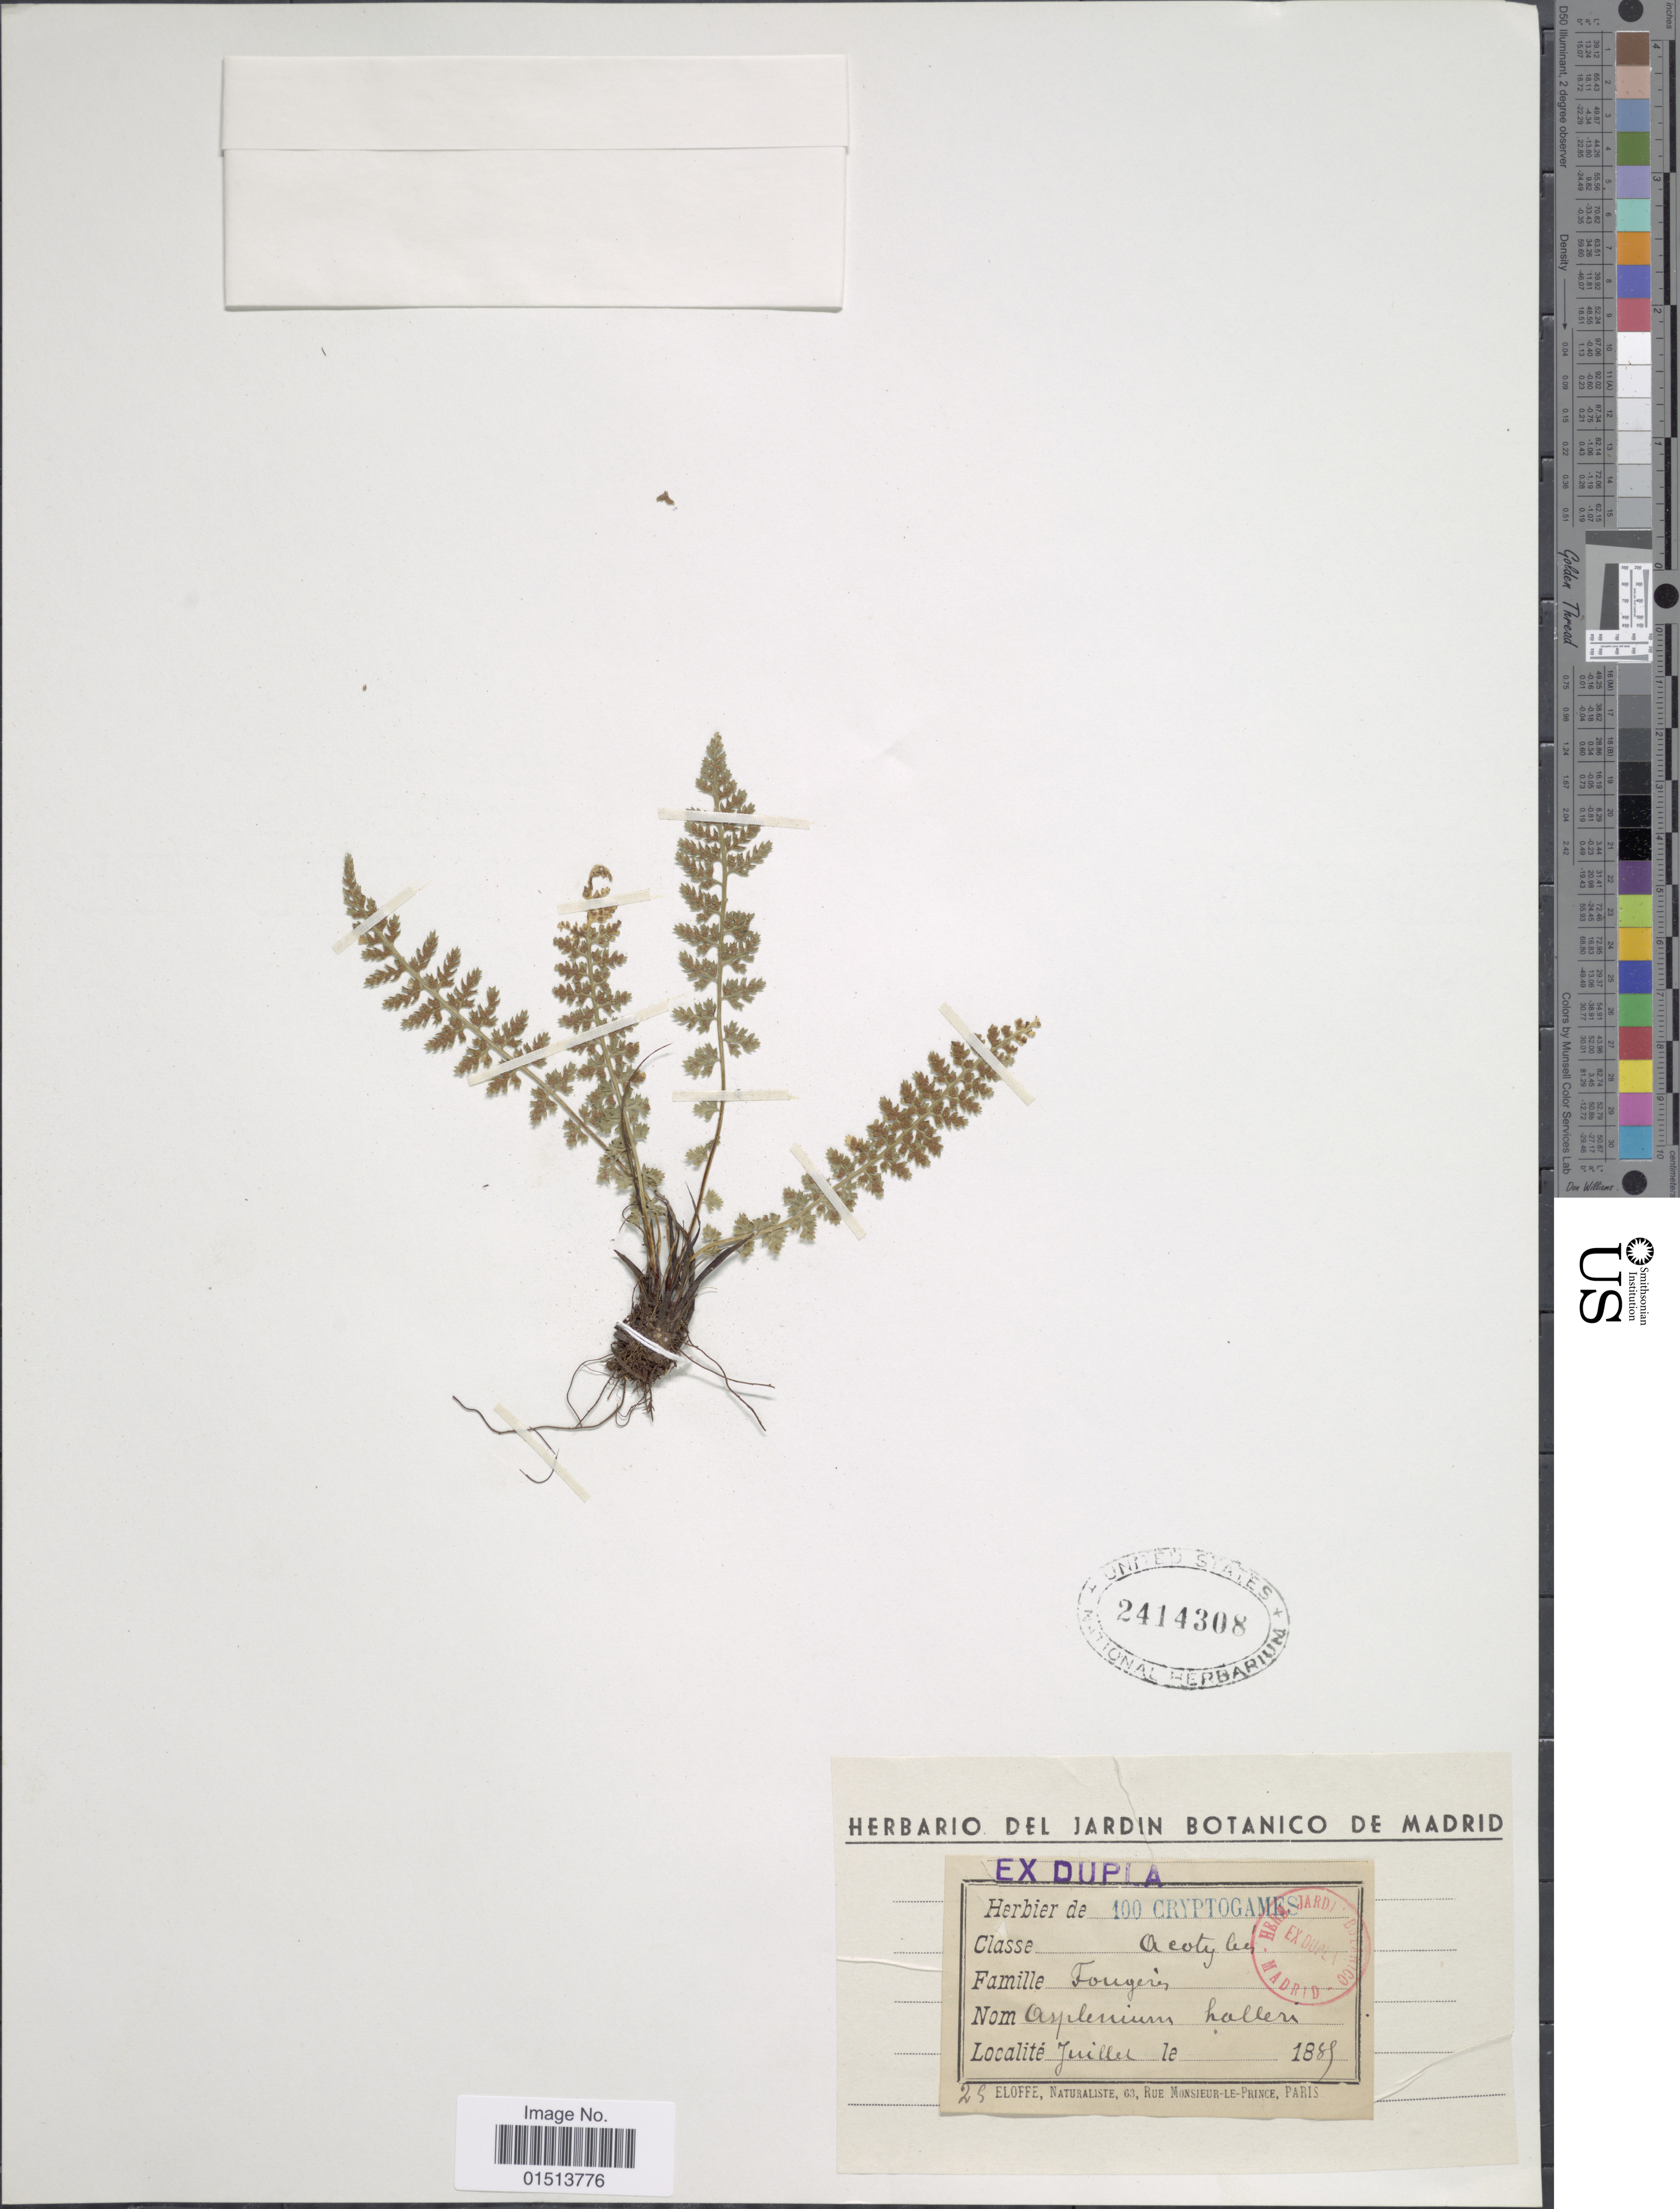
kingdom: Plantae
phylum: Tracheophyta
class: Polypodiopsida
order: Polypodiales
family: Aspleniaceae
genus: Asplenium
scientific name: Asplenium halleri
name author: R. Br.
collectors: Eloffe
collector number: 25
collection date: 1889-06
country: France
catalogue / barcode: US 2414308